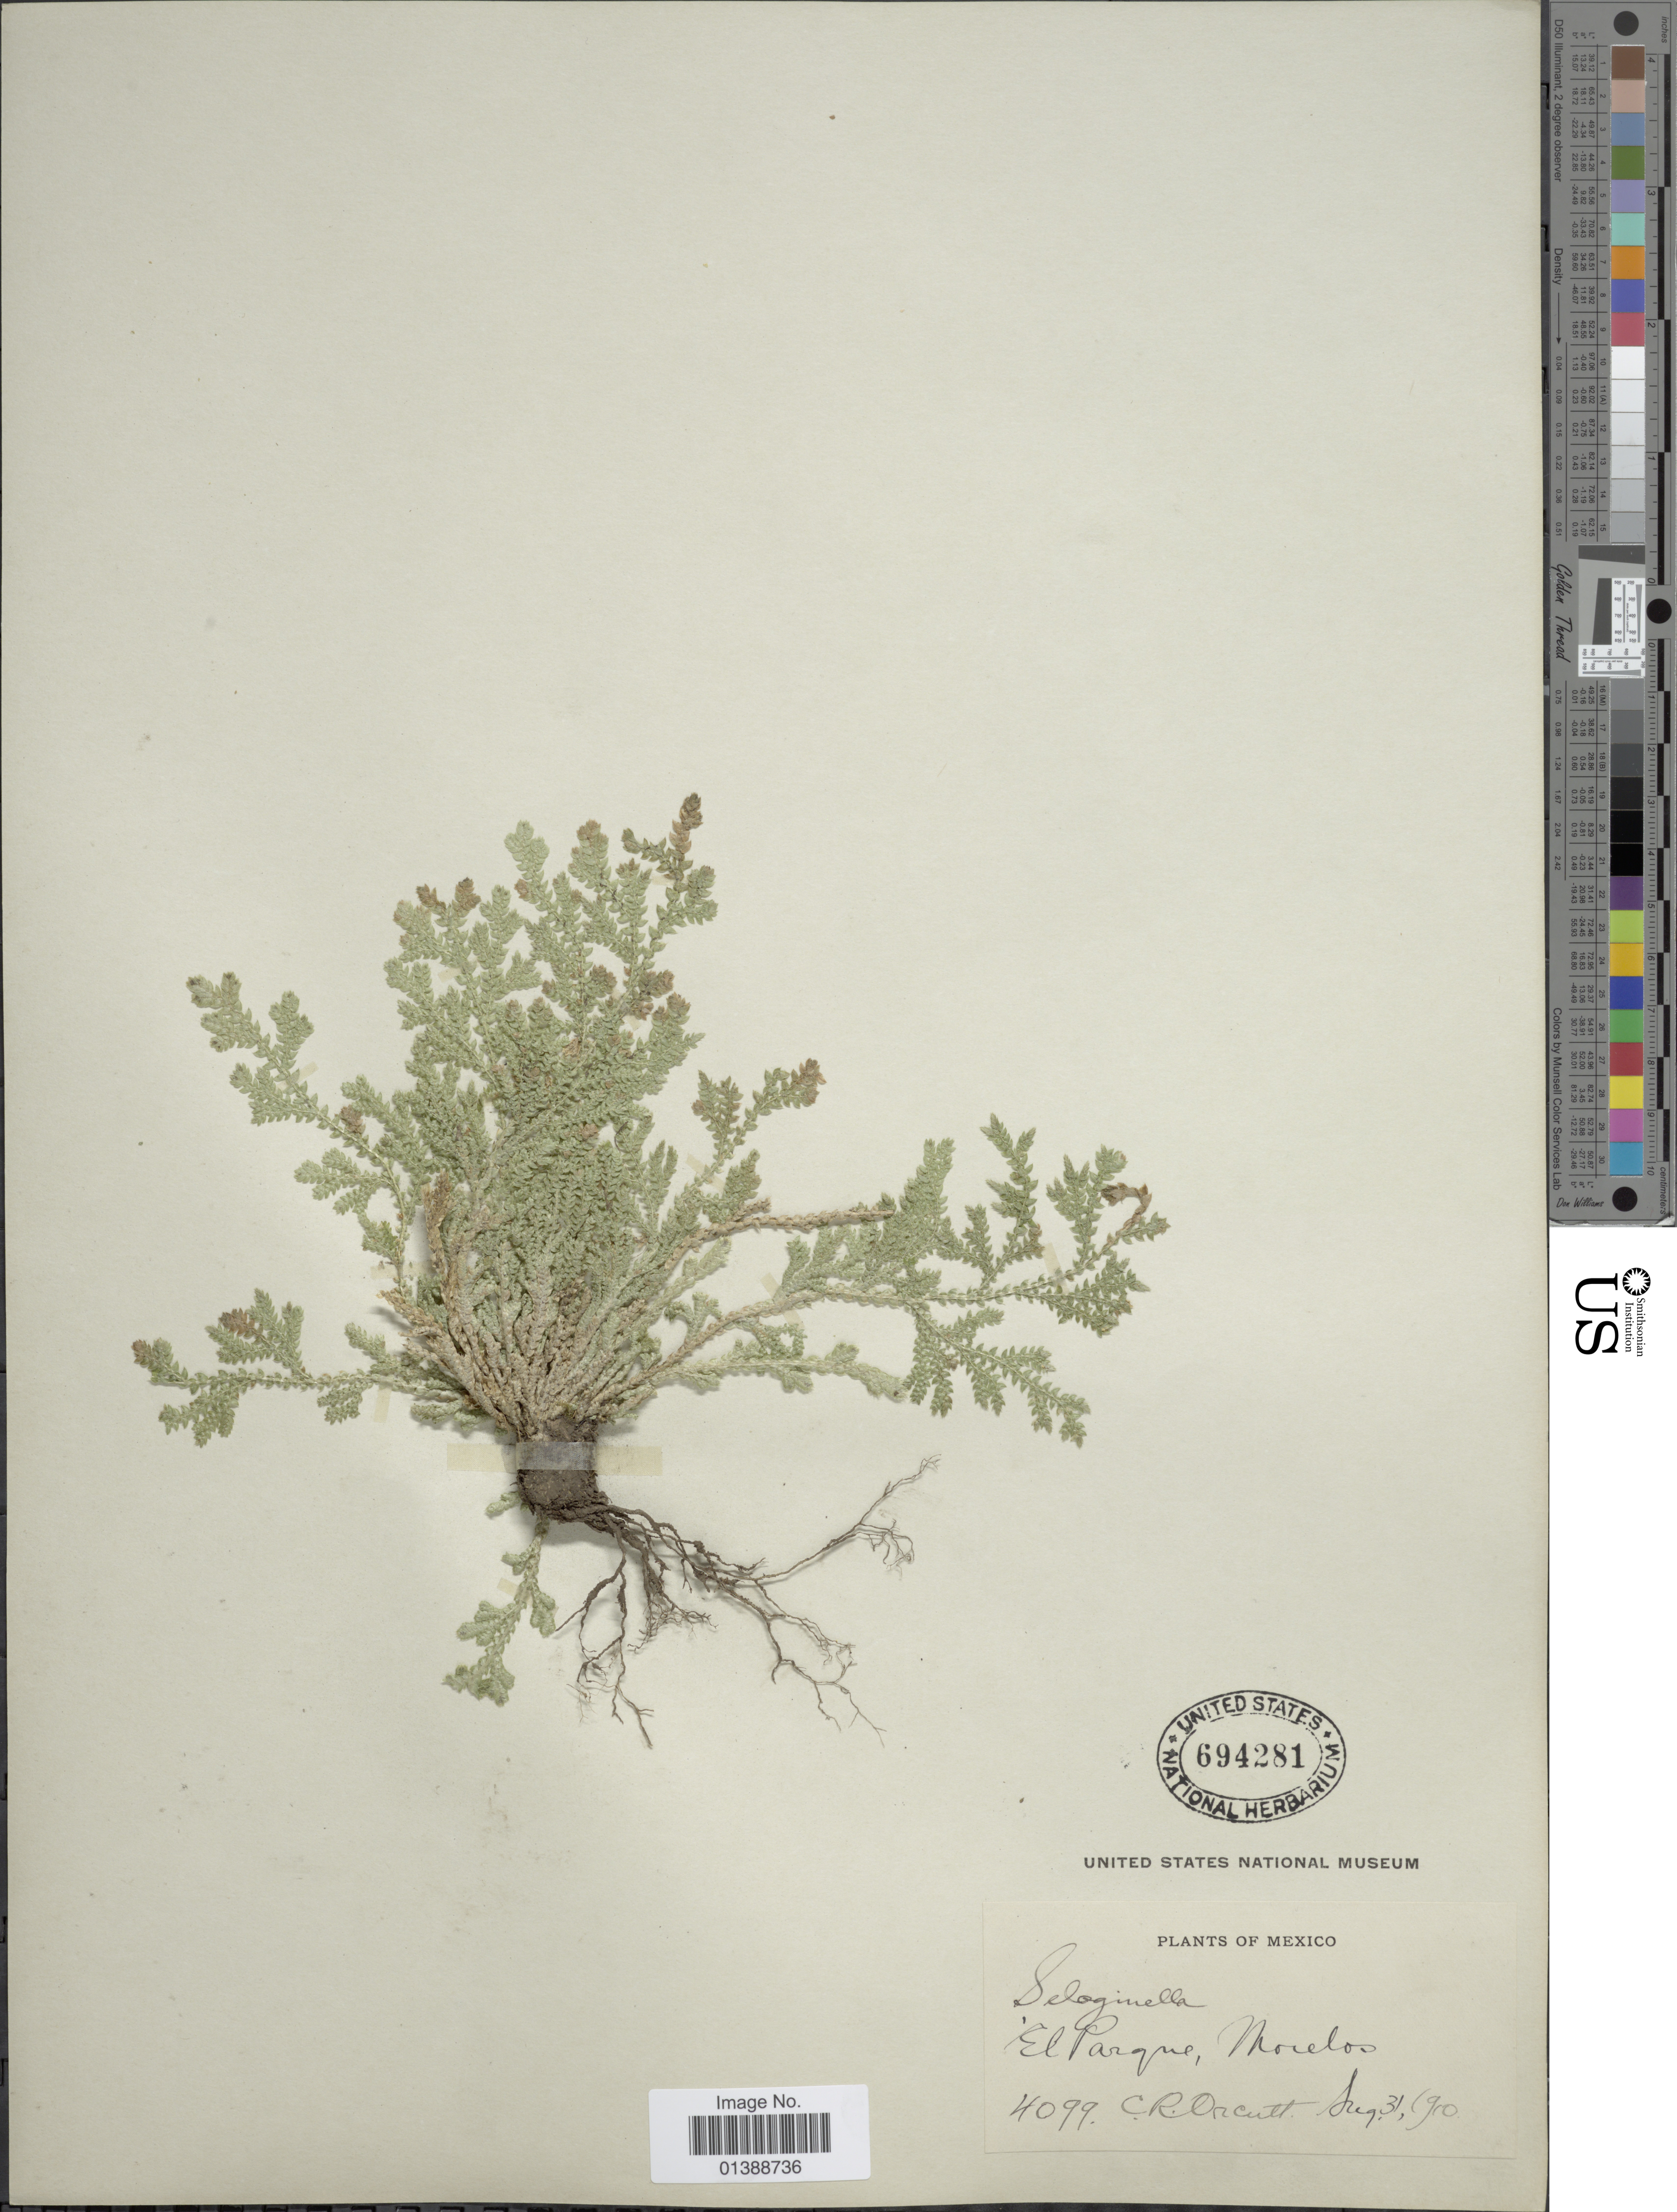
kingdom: Plantae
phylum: Tracheophyta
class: Lycopodiopsida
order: Selaginellales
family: Selaginellaceae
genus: Selaginella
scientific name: Selaginella pallescens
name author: (C. Presl) Spring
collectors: C. R. Orcutt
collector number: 4099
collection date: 1910-08-31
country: Mexico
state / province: Morelos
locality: El Parque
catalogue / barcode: US 694281